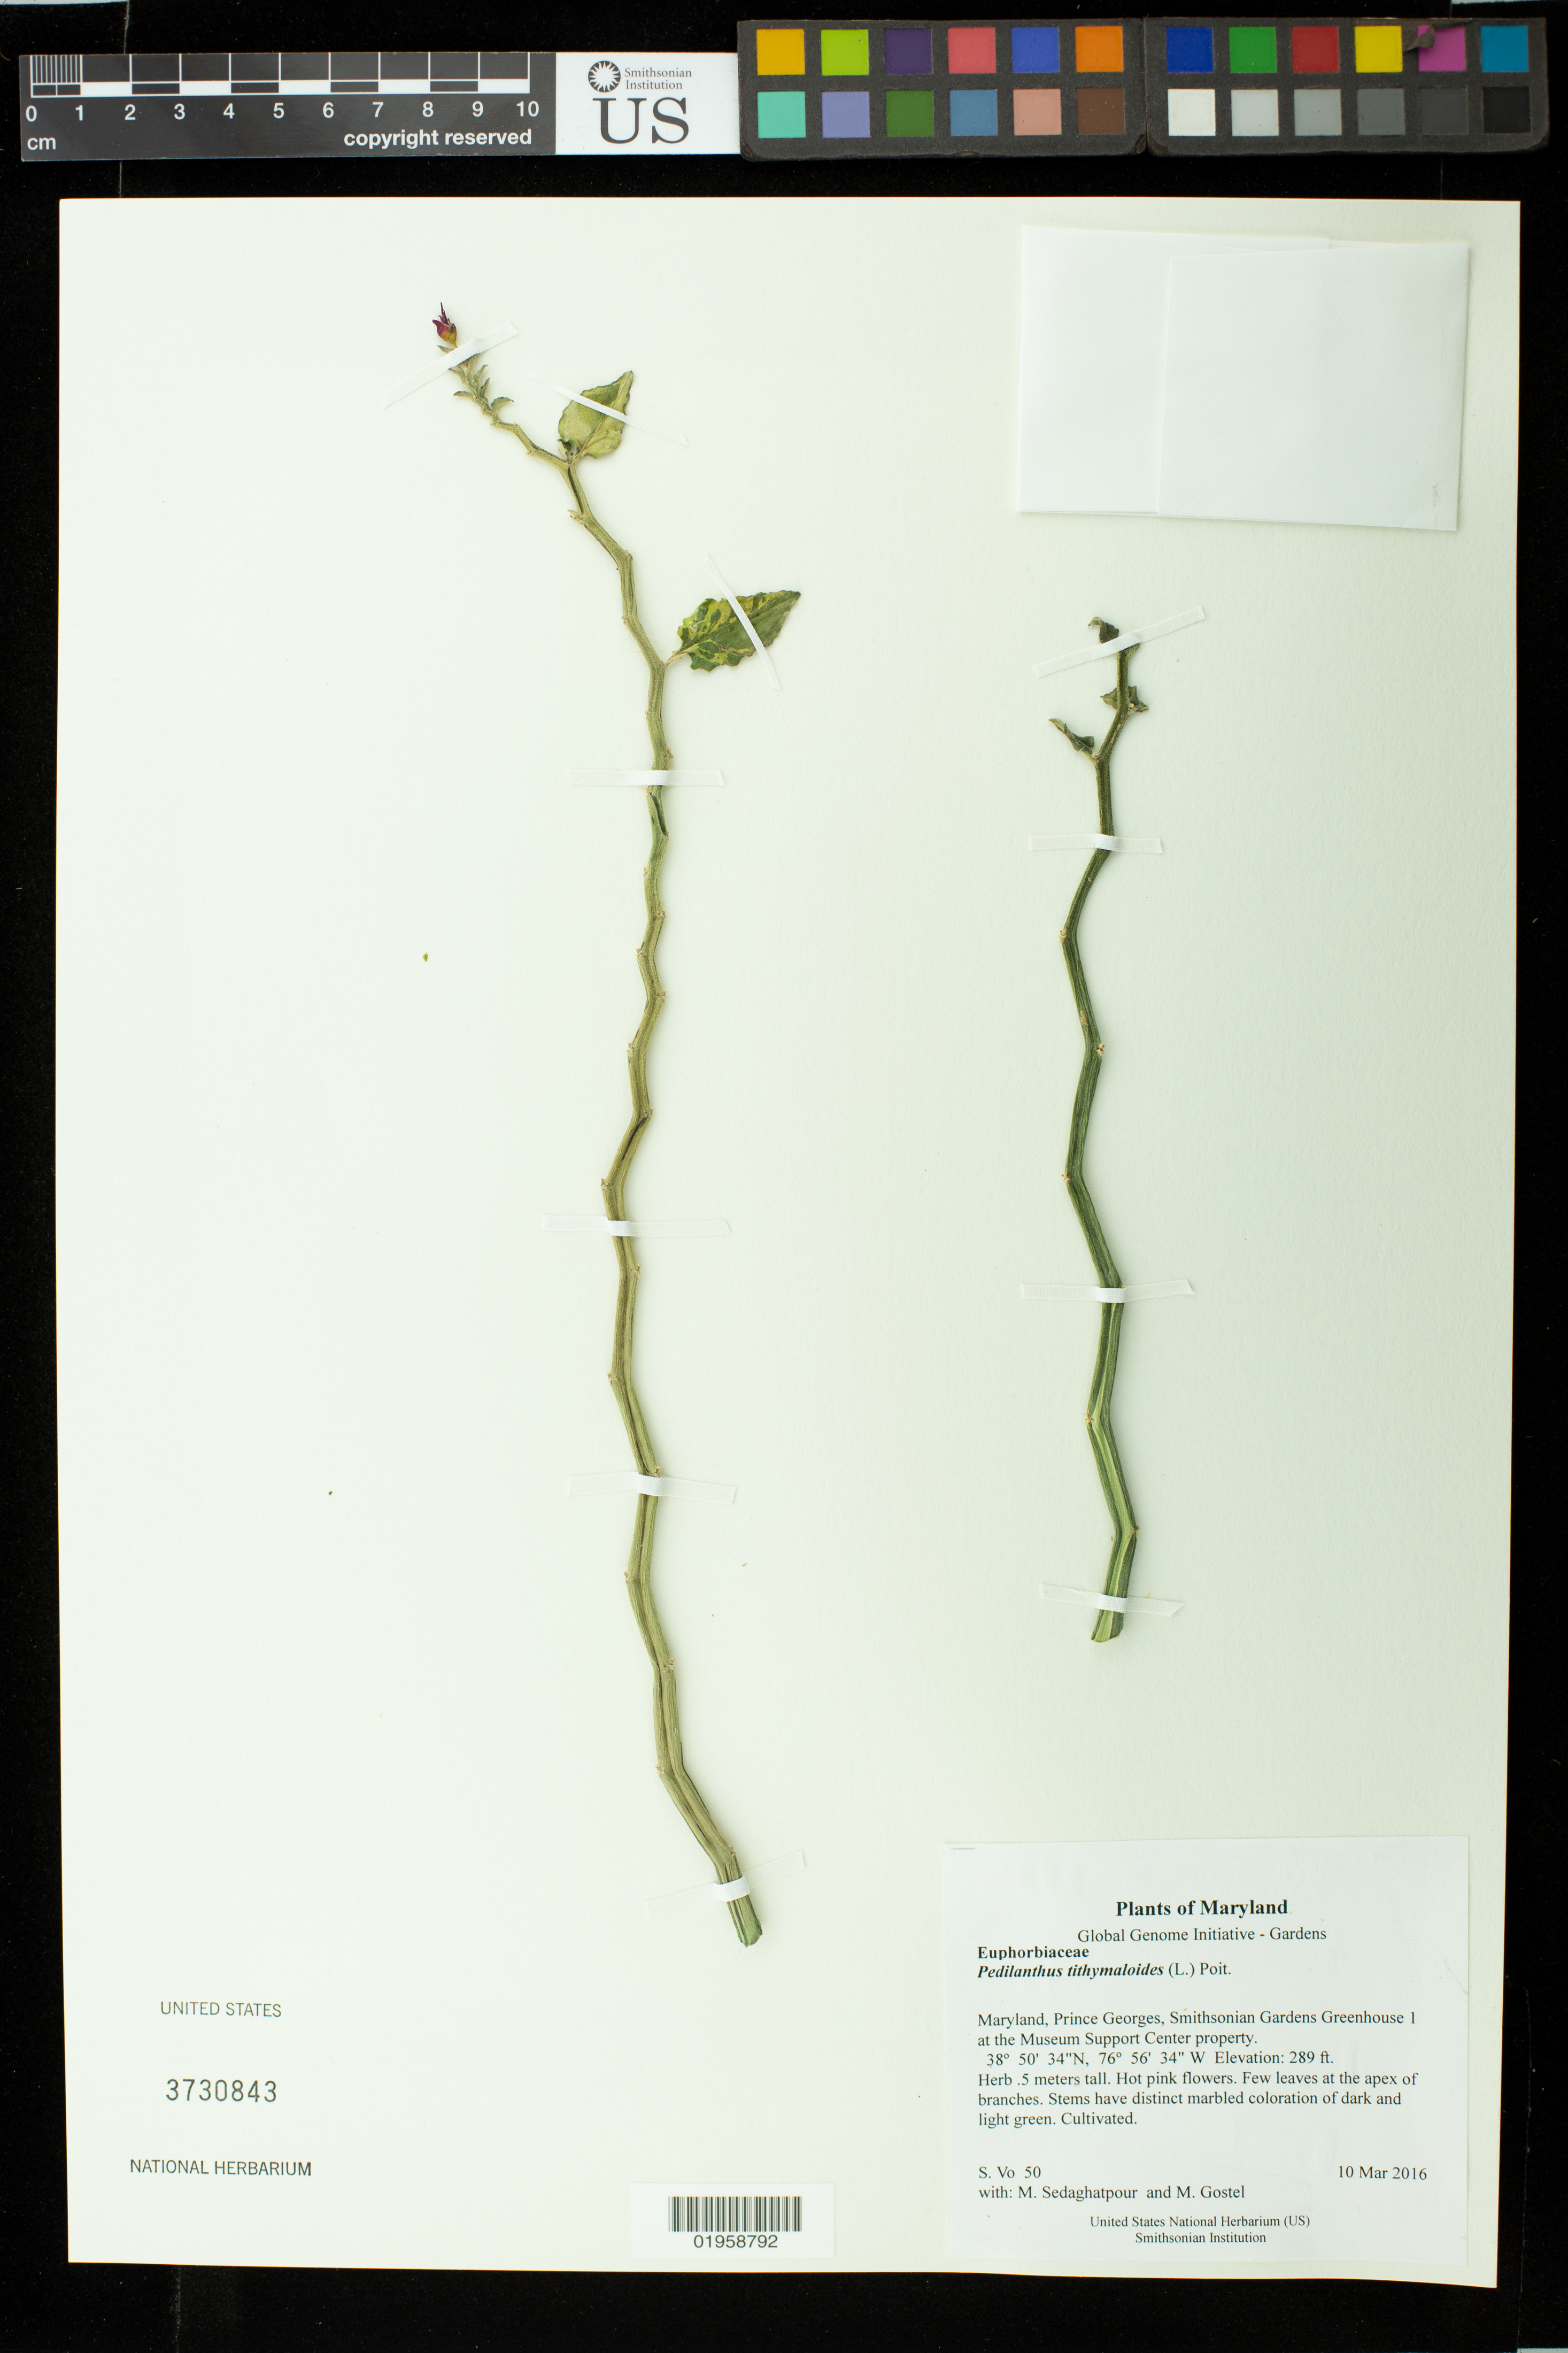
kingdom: Plantae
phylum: Tracheophyta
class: Magnoliopsida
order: Malpighiales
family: Euphorbiaceae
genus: Pedilanthus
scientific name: Pedilanthus tithymaloides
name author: (L.) Poit.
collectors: S. Vo, M. Sedaghatpour & M. R. Gostel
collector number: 50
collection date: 2016-03-10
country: United States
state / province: Maryland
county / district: Prince George's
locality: Smithsonian Gardens Greenhouse 1 at the Museum Support Center property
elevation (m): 88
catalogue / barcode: US 3730843